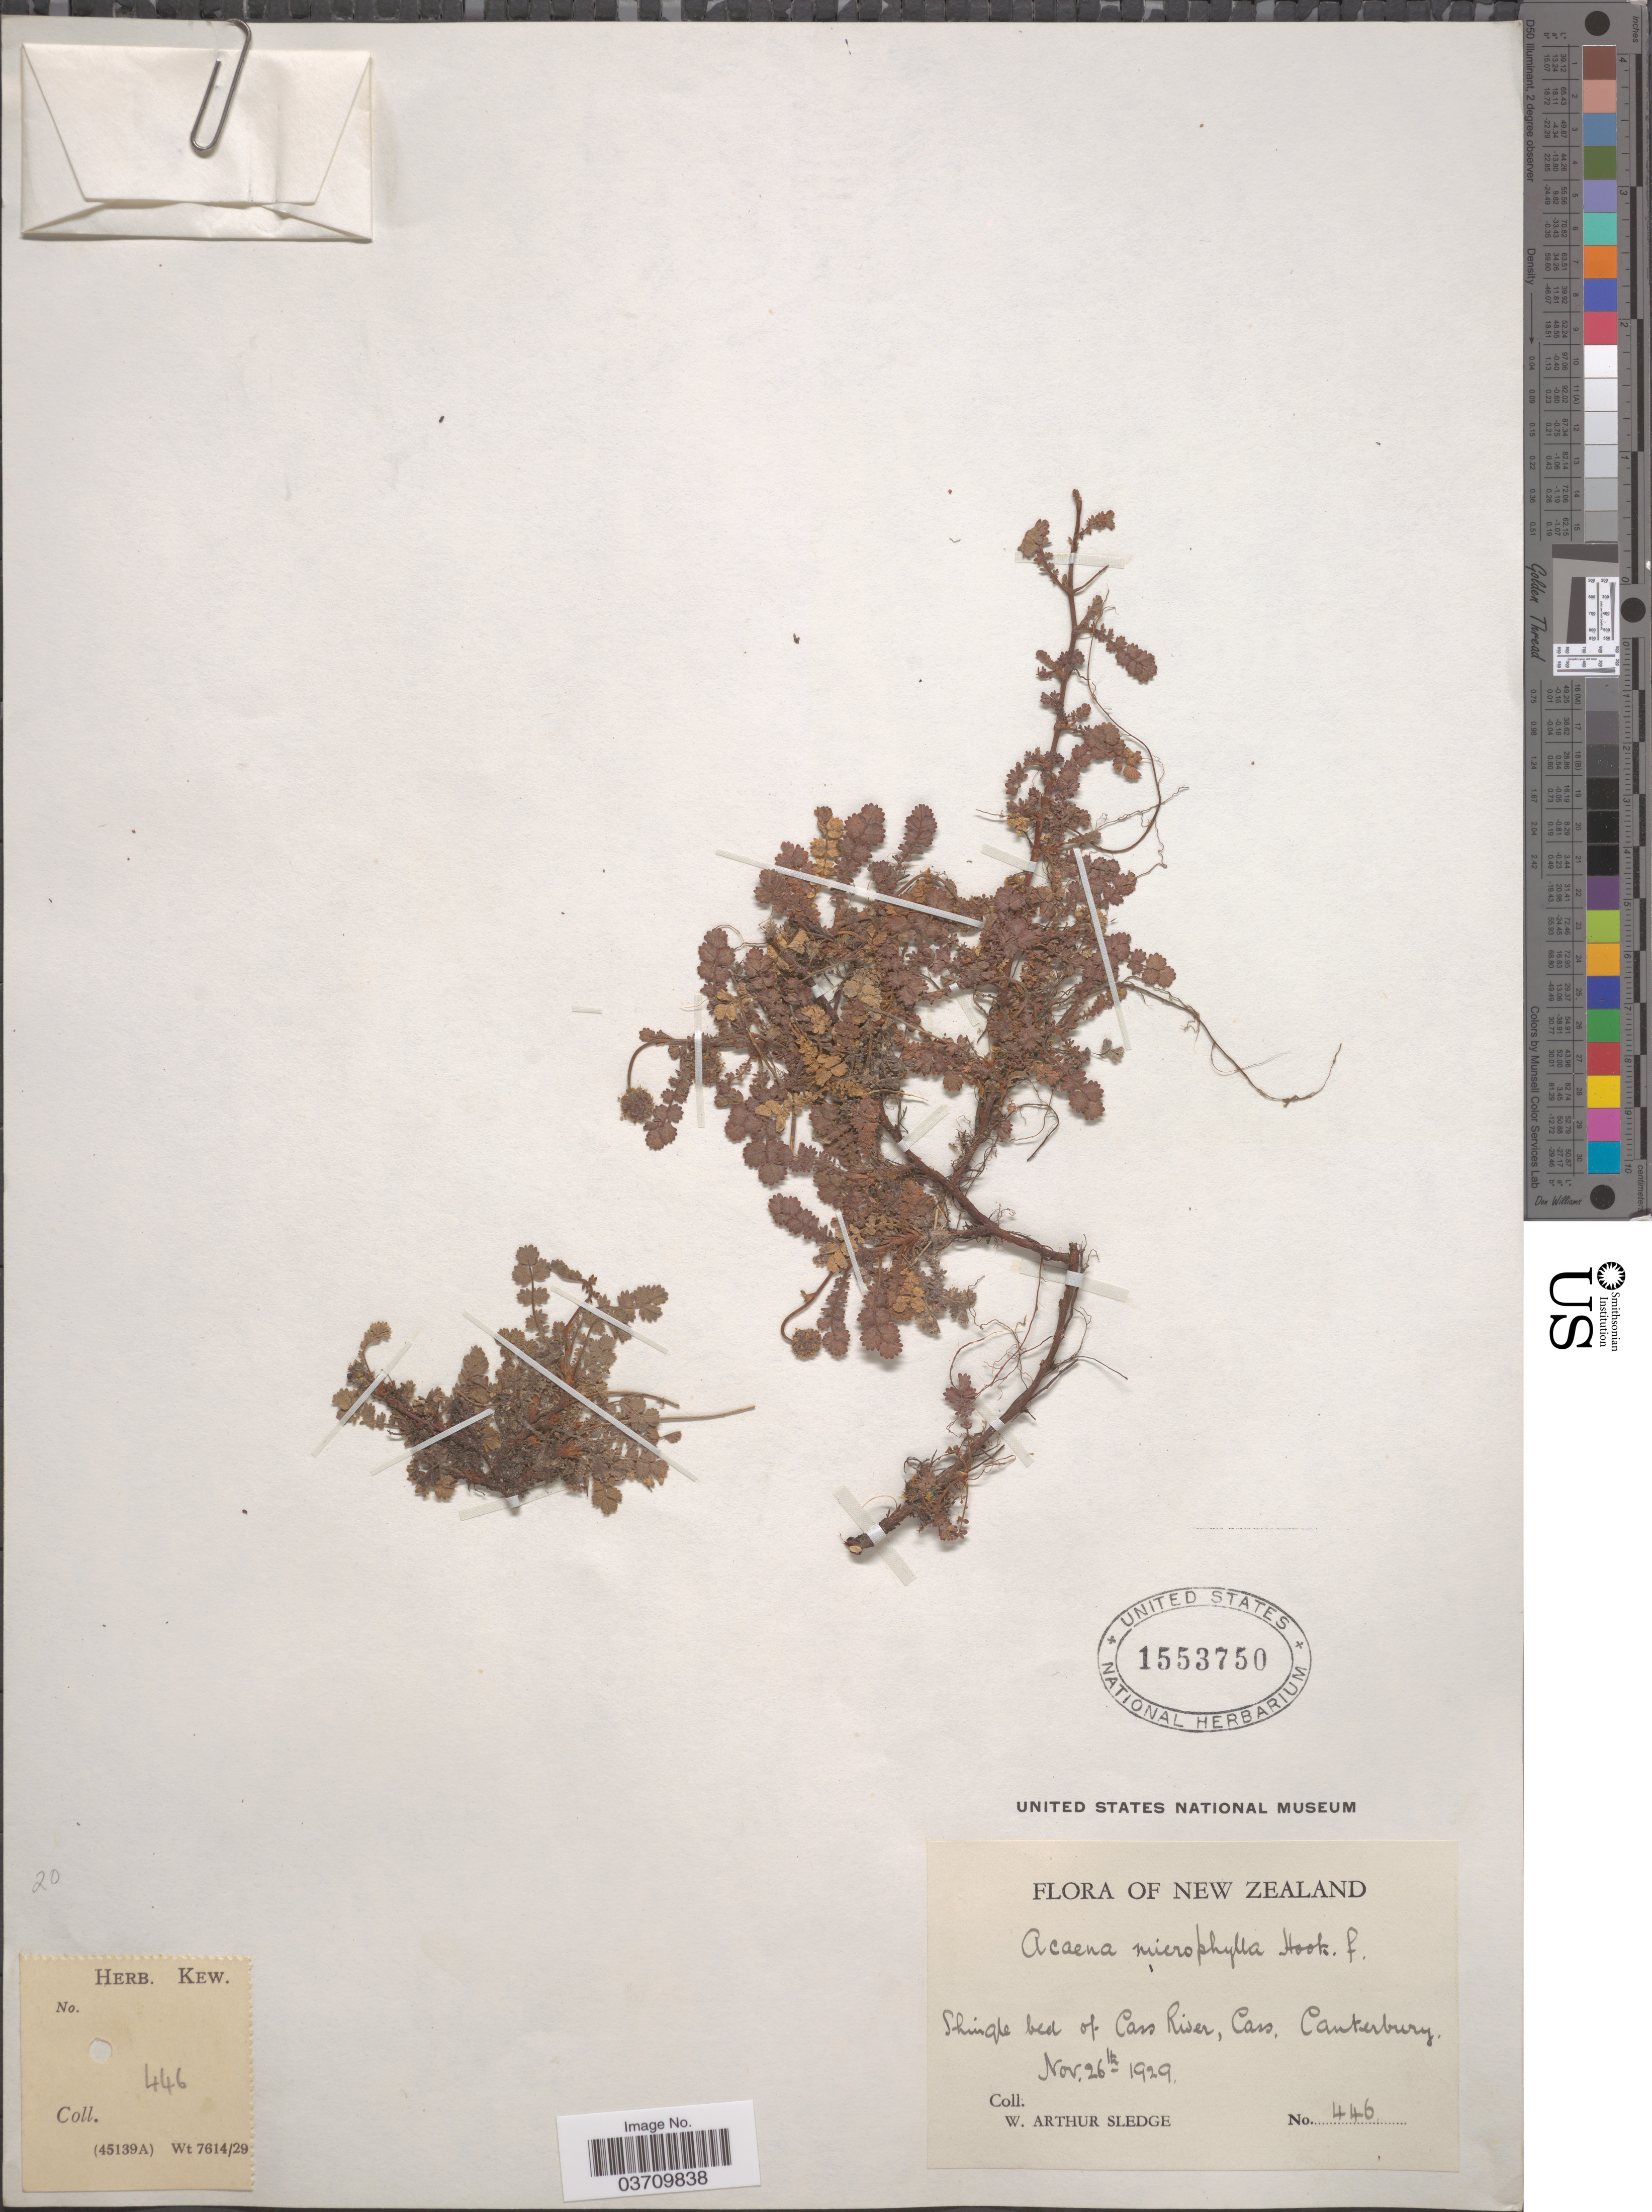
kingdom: Plantae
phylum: Tracheophyta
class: Magnoliopsida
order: Rosales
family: Rosaceae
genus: Acaena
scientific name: Acaena microphylla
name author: Hook. f.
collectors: W. A. Sledge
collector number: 446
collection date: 1929-11-26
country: New Zealand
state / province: Canterbury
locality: Shingle bed of Cass River, Cass.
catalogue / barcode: US 1553750